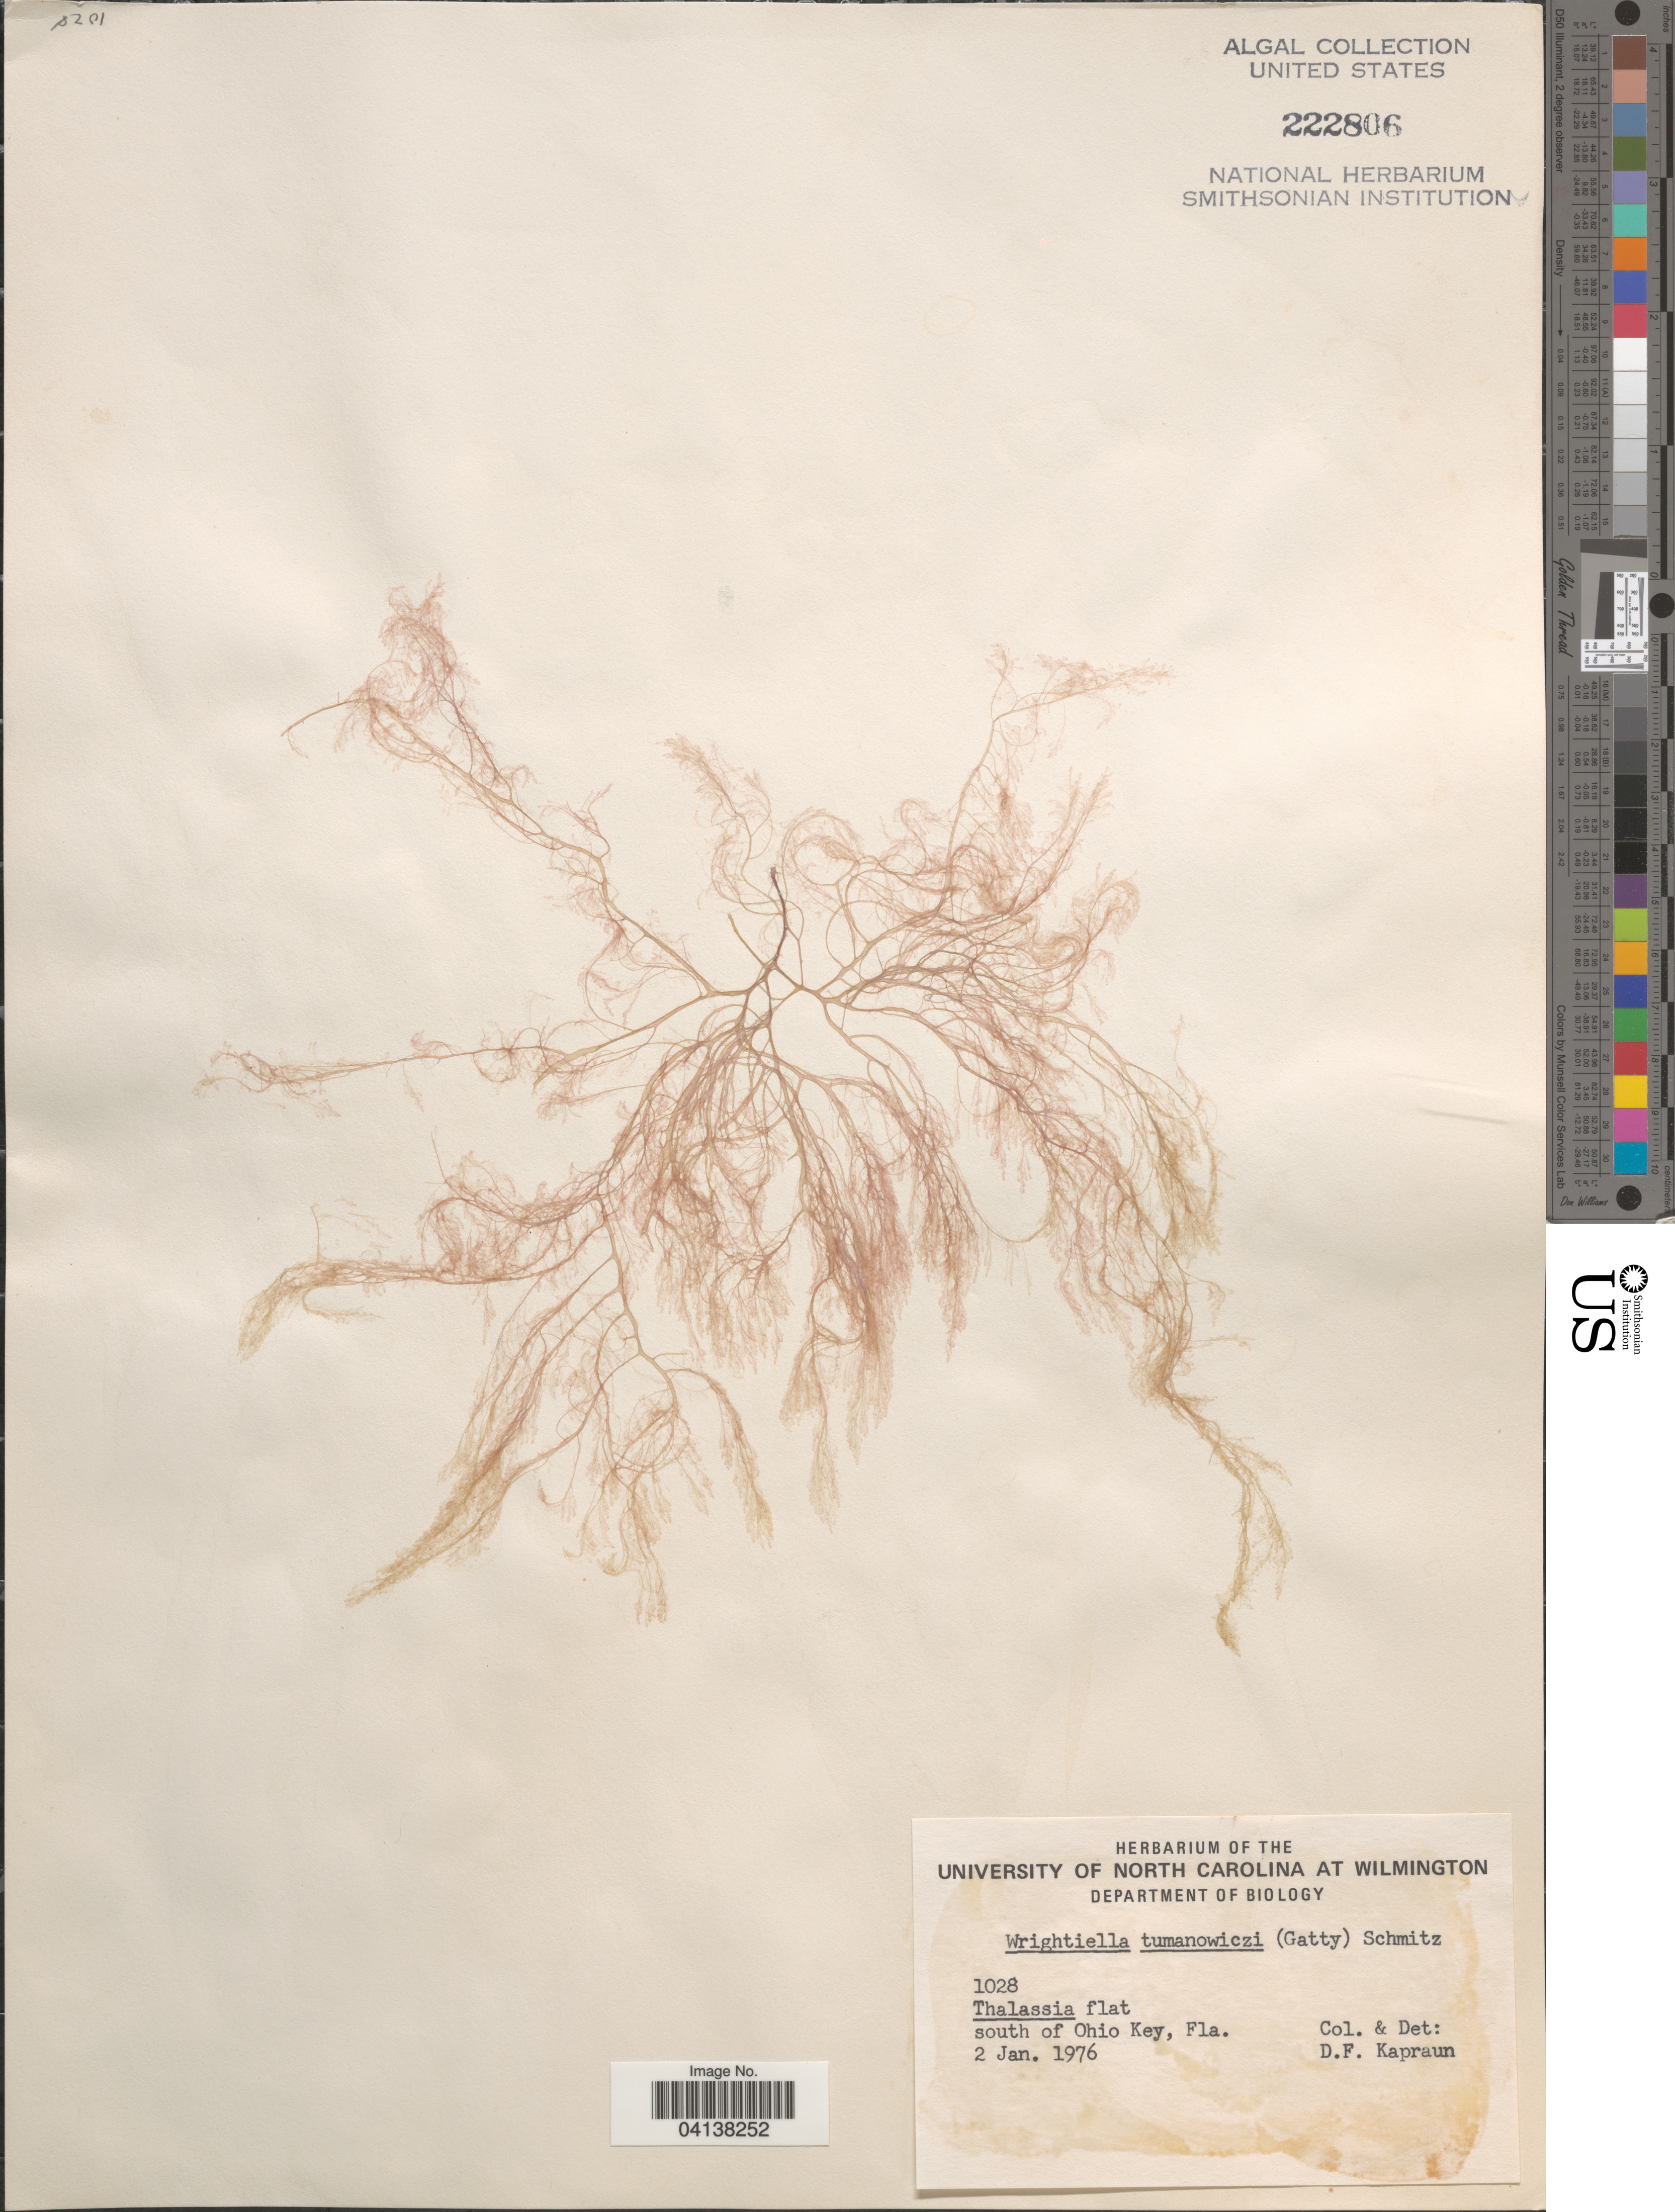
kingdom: Plantae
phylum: Rhodophyta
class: Florideophyceae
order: Ceramiales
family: Rhodomelaceae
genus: Wrightiella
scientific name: Wrightiella tumanowiczii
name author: (Gatty ex Harv.) F. Schmitz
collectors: D. F. Kapraun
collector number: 1028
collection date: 1976-01-02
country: United States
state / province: Florida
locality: Thalassia flat. South of Ohio Key.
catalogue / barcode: US 222806